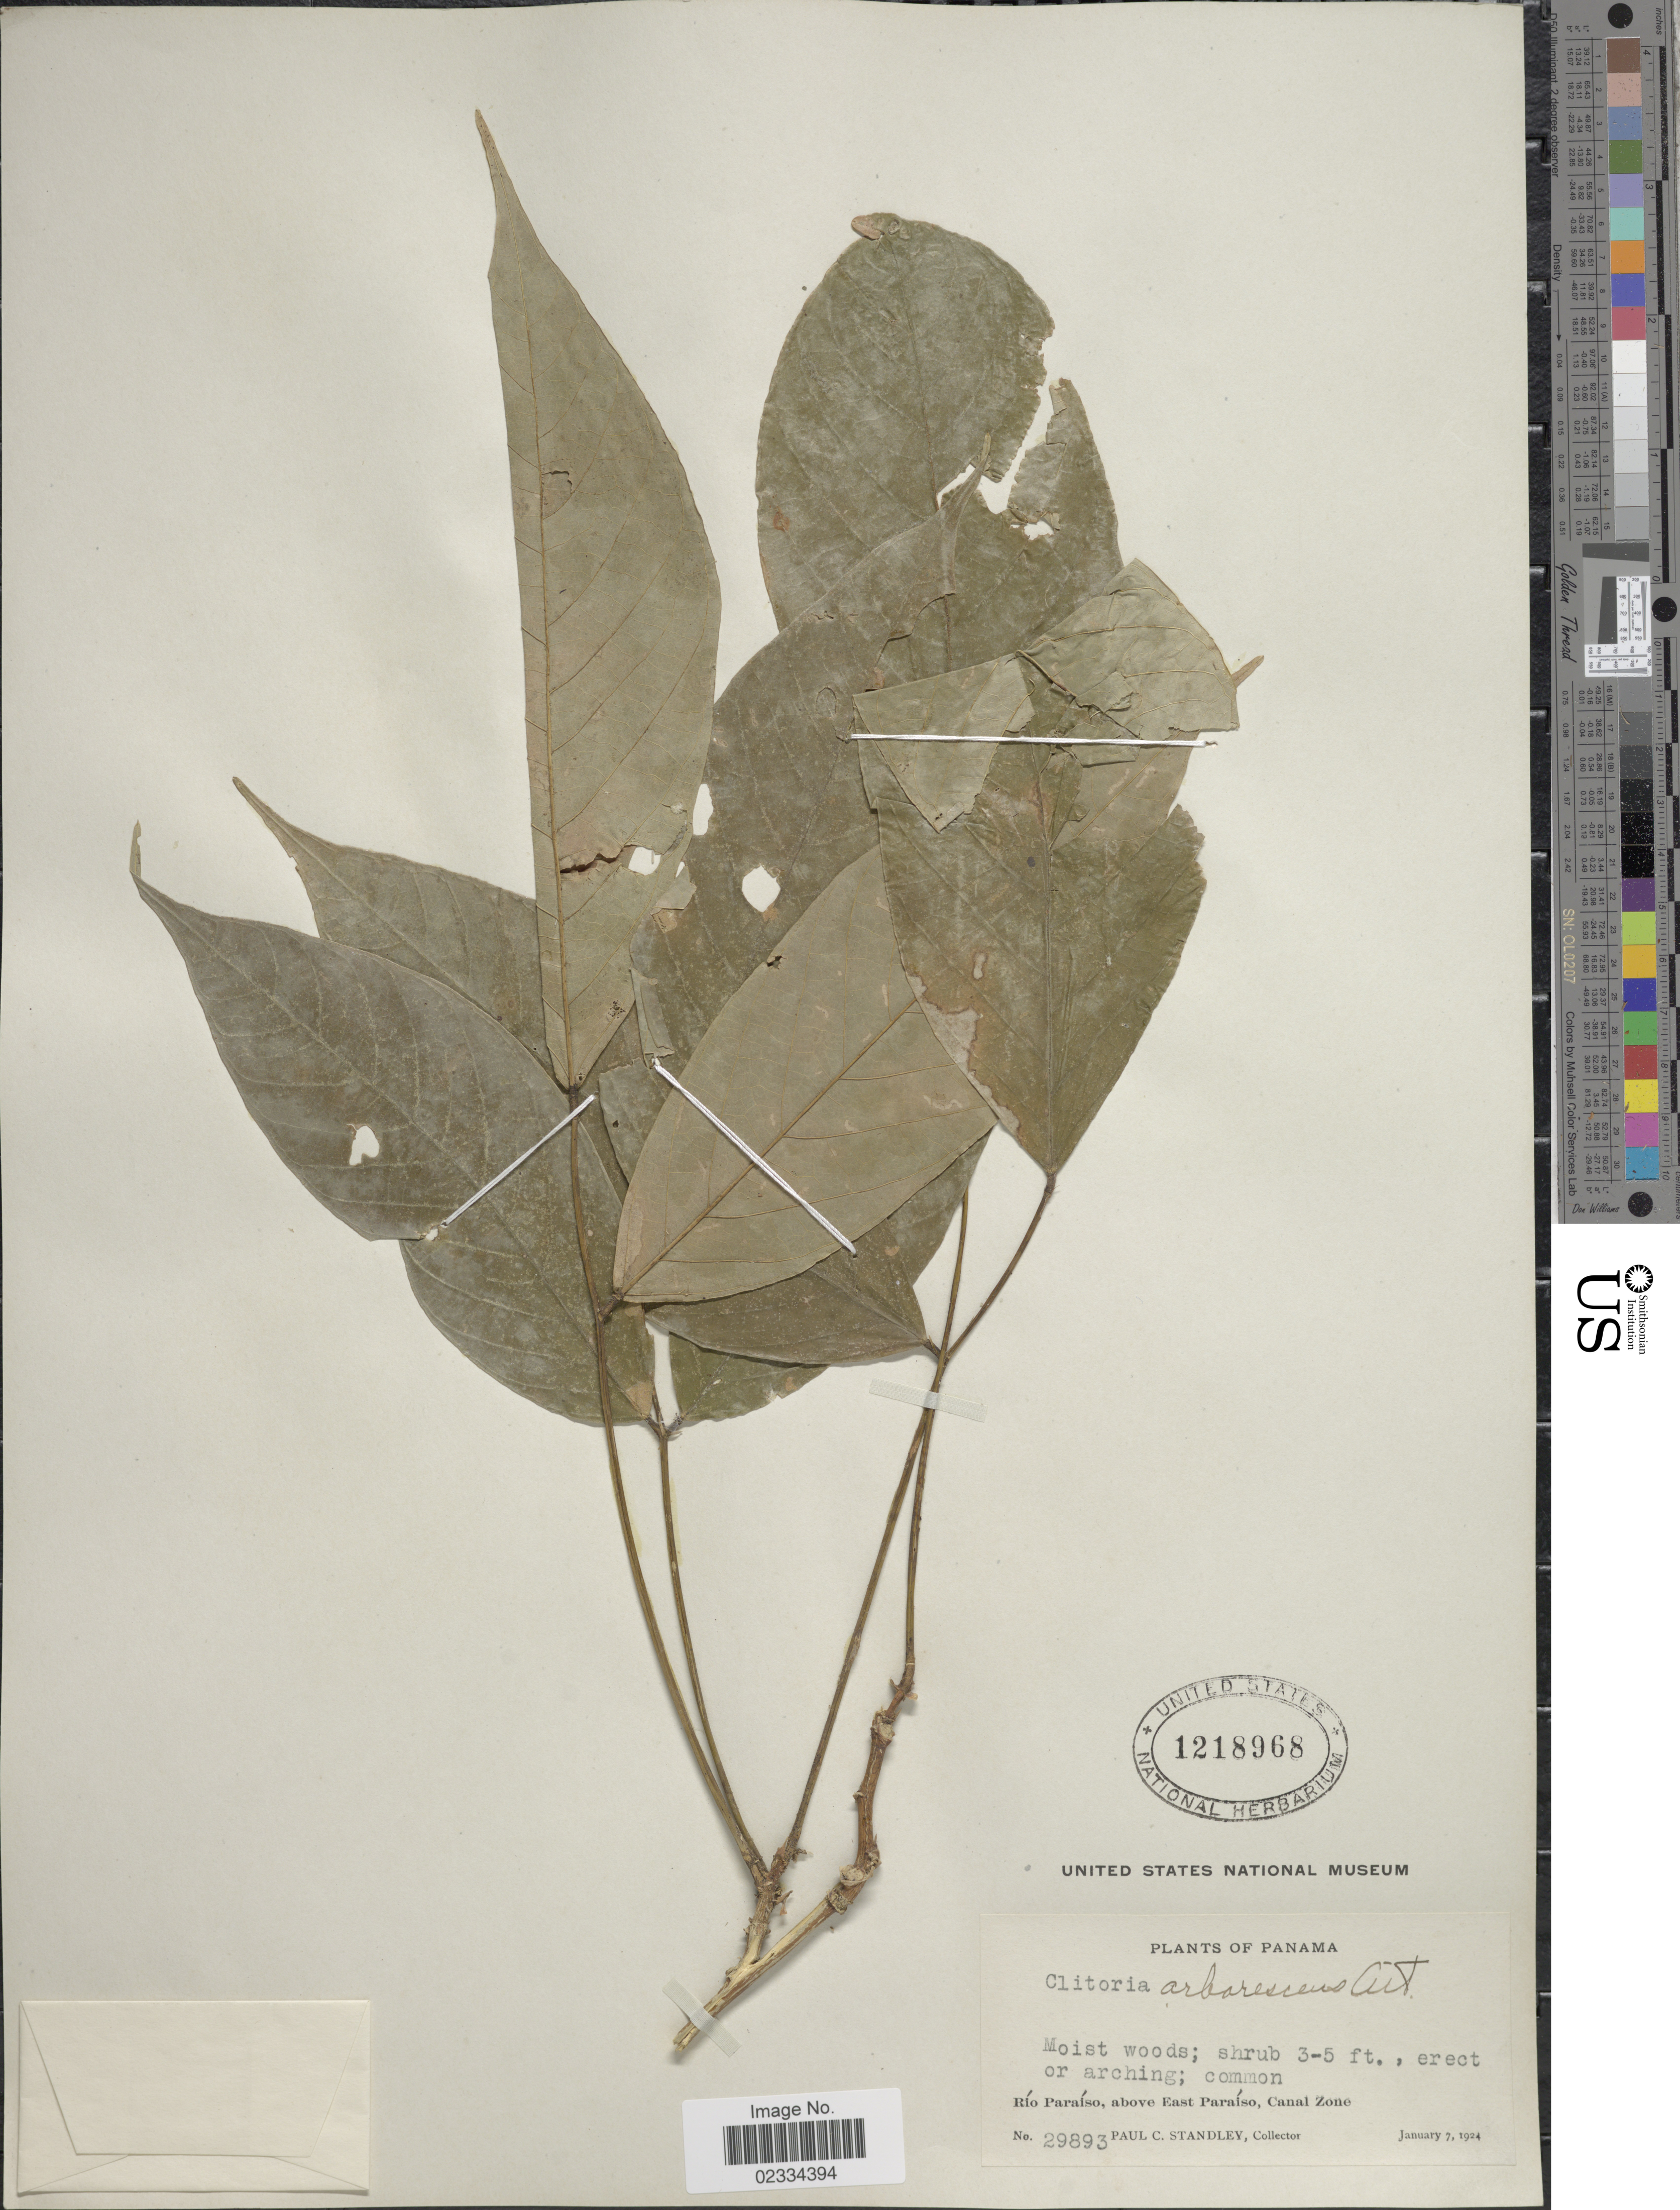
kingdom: Plantae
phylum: Tracheophyta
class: Magnoliopsida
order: Fabales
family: Fabaceae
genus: Clitoria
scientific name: Clitoria arborescens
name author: R. Br.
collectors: P. C. Standley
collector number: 29893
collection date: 1924-01-07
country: Panama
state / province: Colón / Panamá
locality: Río Paraíso, above East Paraíso, Canal Zone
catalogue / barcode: US 1218968